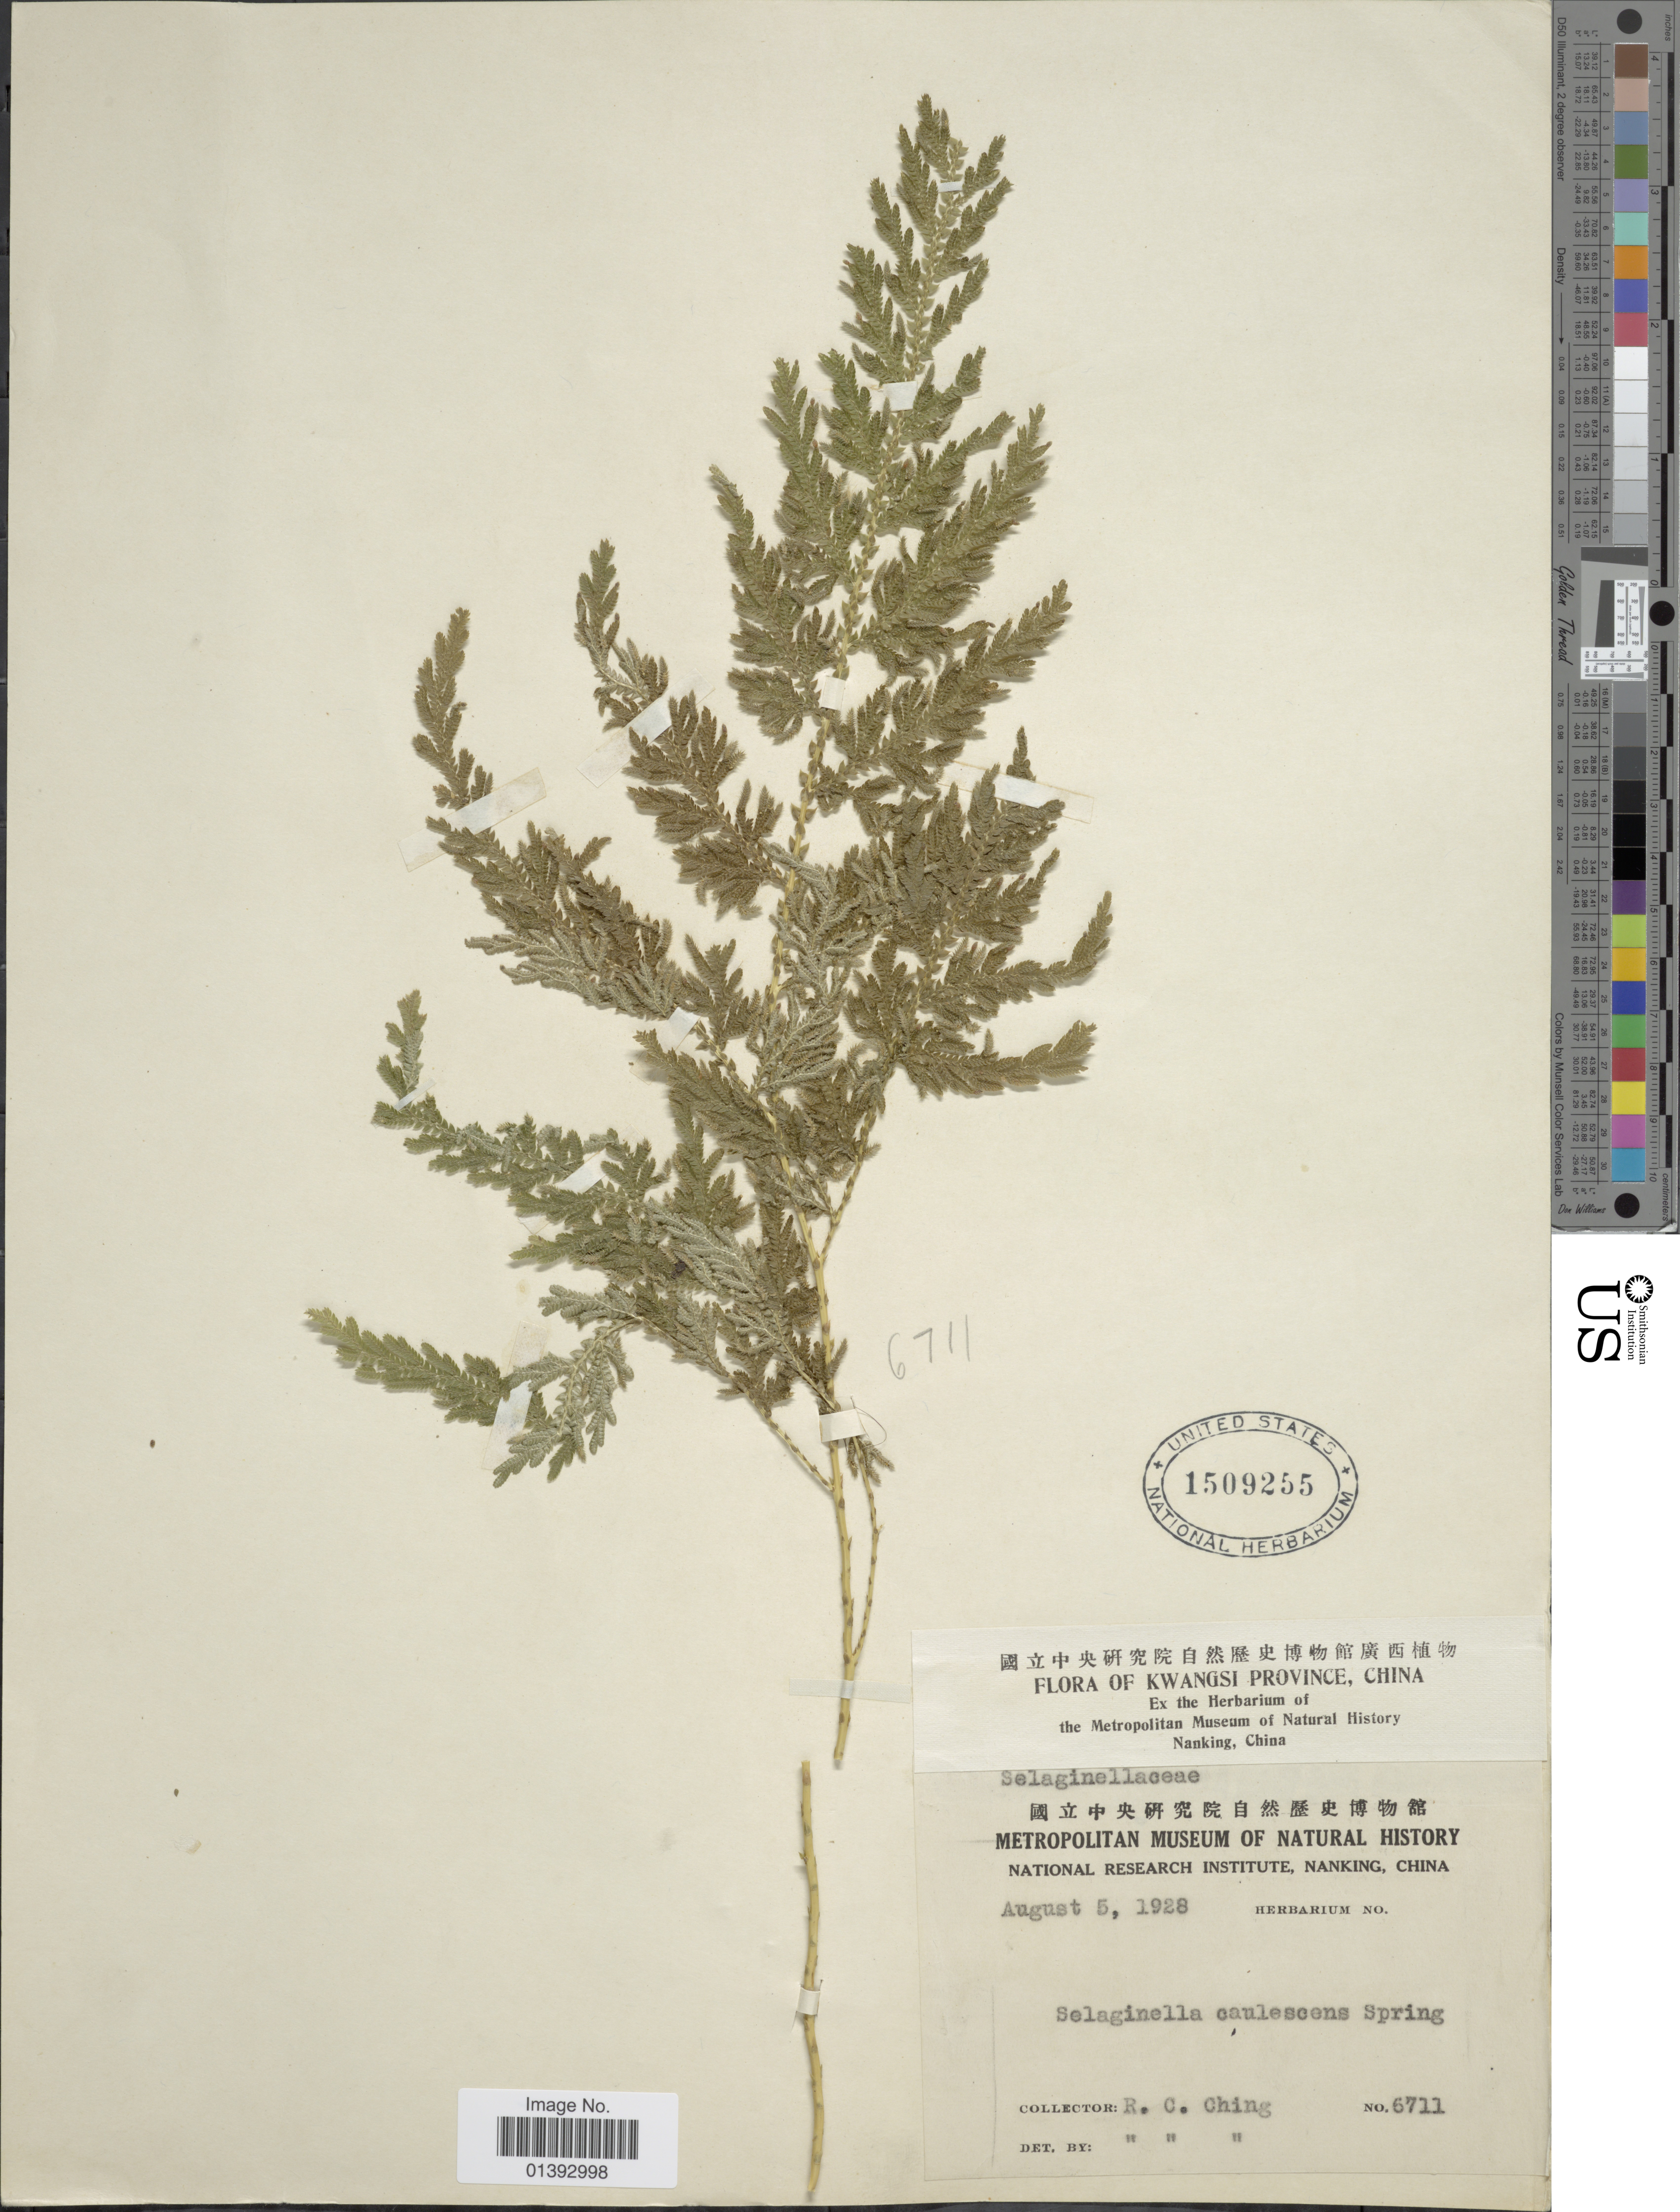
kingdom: Plantae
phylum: Tracheophyta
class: Lycopodiopsida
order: Selaginellales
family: Selaginellaceae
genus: Selaginella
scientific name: Selaginella moellendorffii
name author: Hieron.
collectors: R. C. Ching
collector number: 6711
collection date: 1928-08-05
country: China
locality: Kwangsi Province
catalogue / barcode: US 1509255